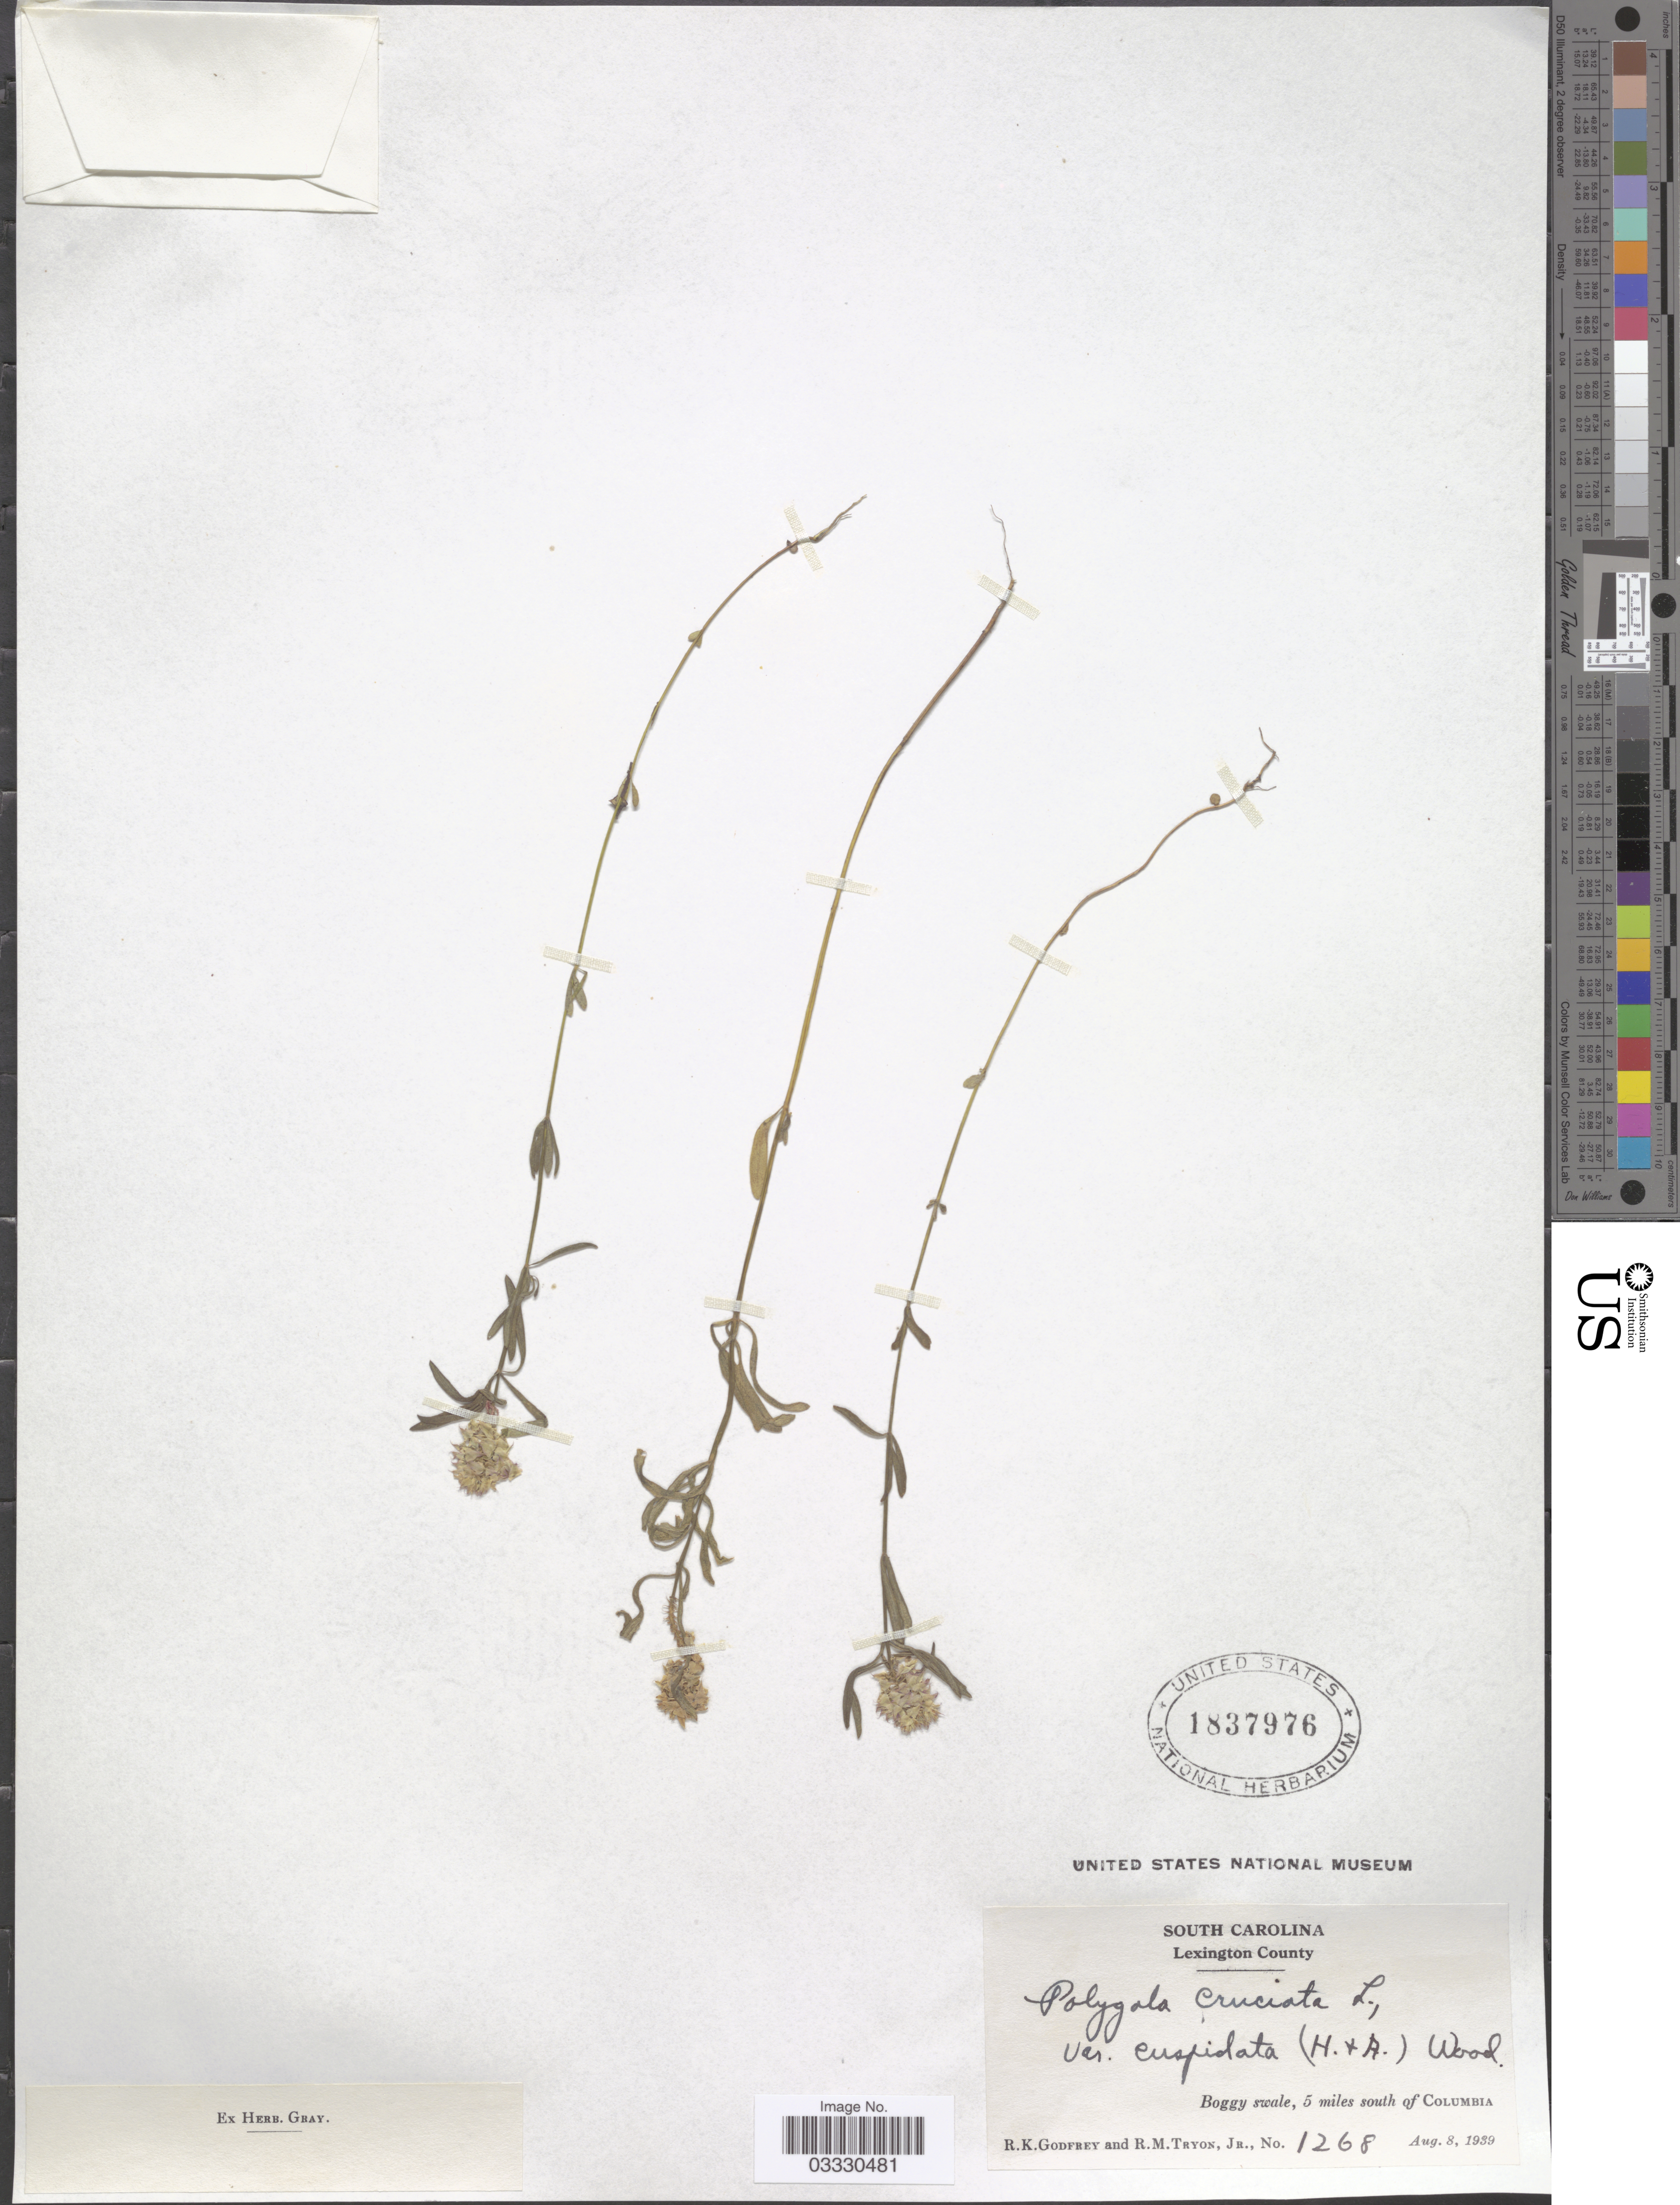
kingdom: Plantae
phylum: Tracheophyta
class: Magnoliopsida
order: Fabales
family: Polygalaceae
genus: Polygala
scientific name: Polygala cruciata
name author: L.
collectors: R. K. Godfrey & R. Tryon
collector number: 1268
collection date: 1939-08-08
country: United States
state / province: South Carolina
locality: Lexington County. Boggy swale, 5 miles south of Columbia.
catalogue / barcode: US 1837976